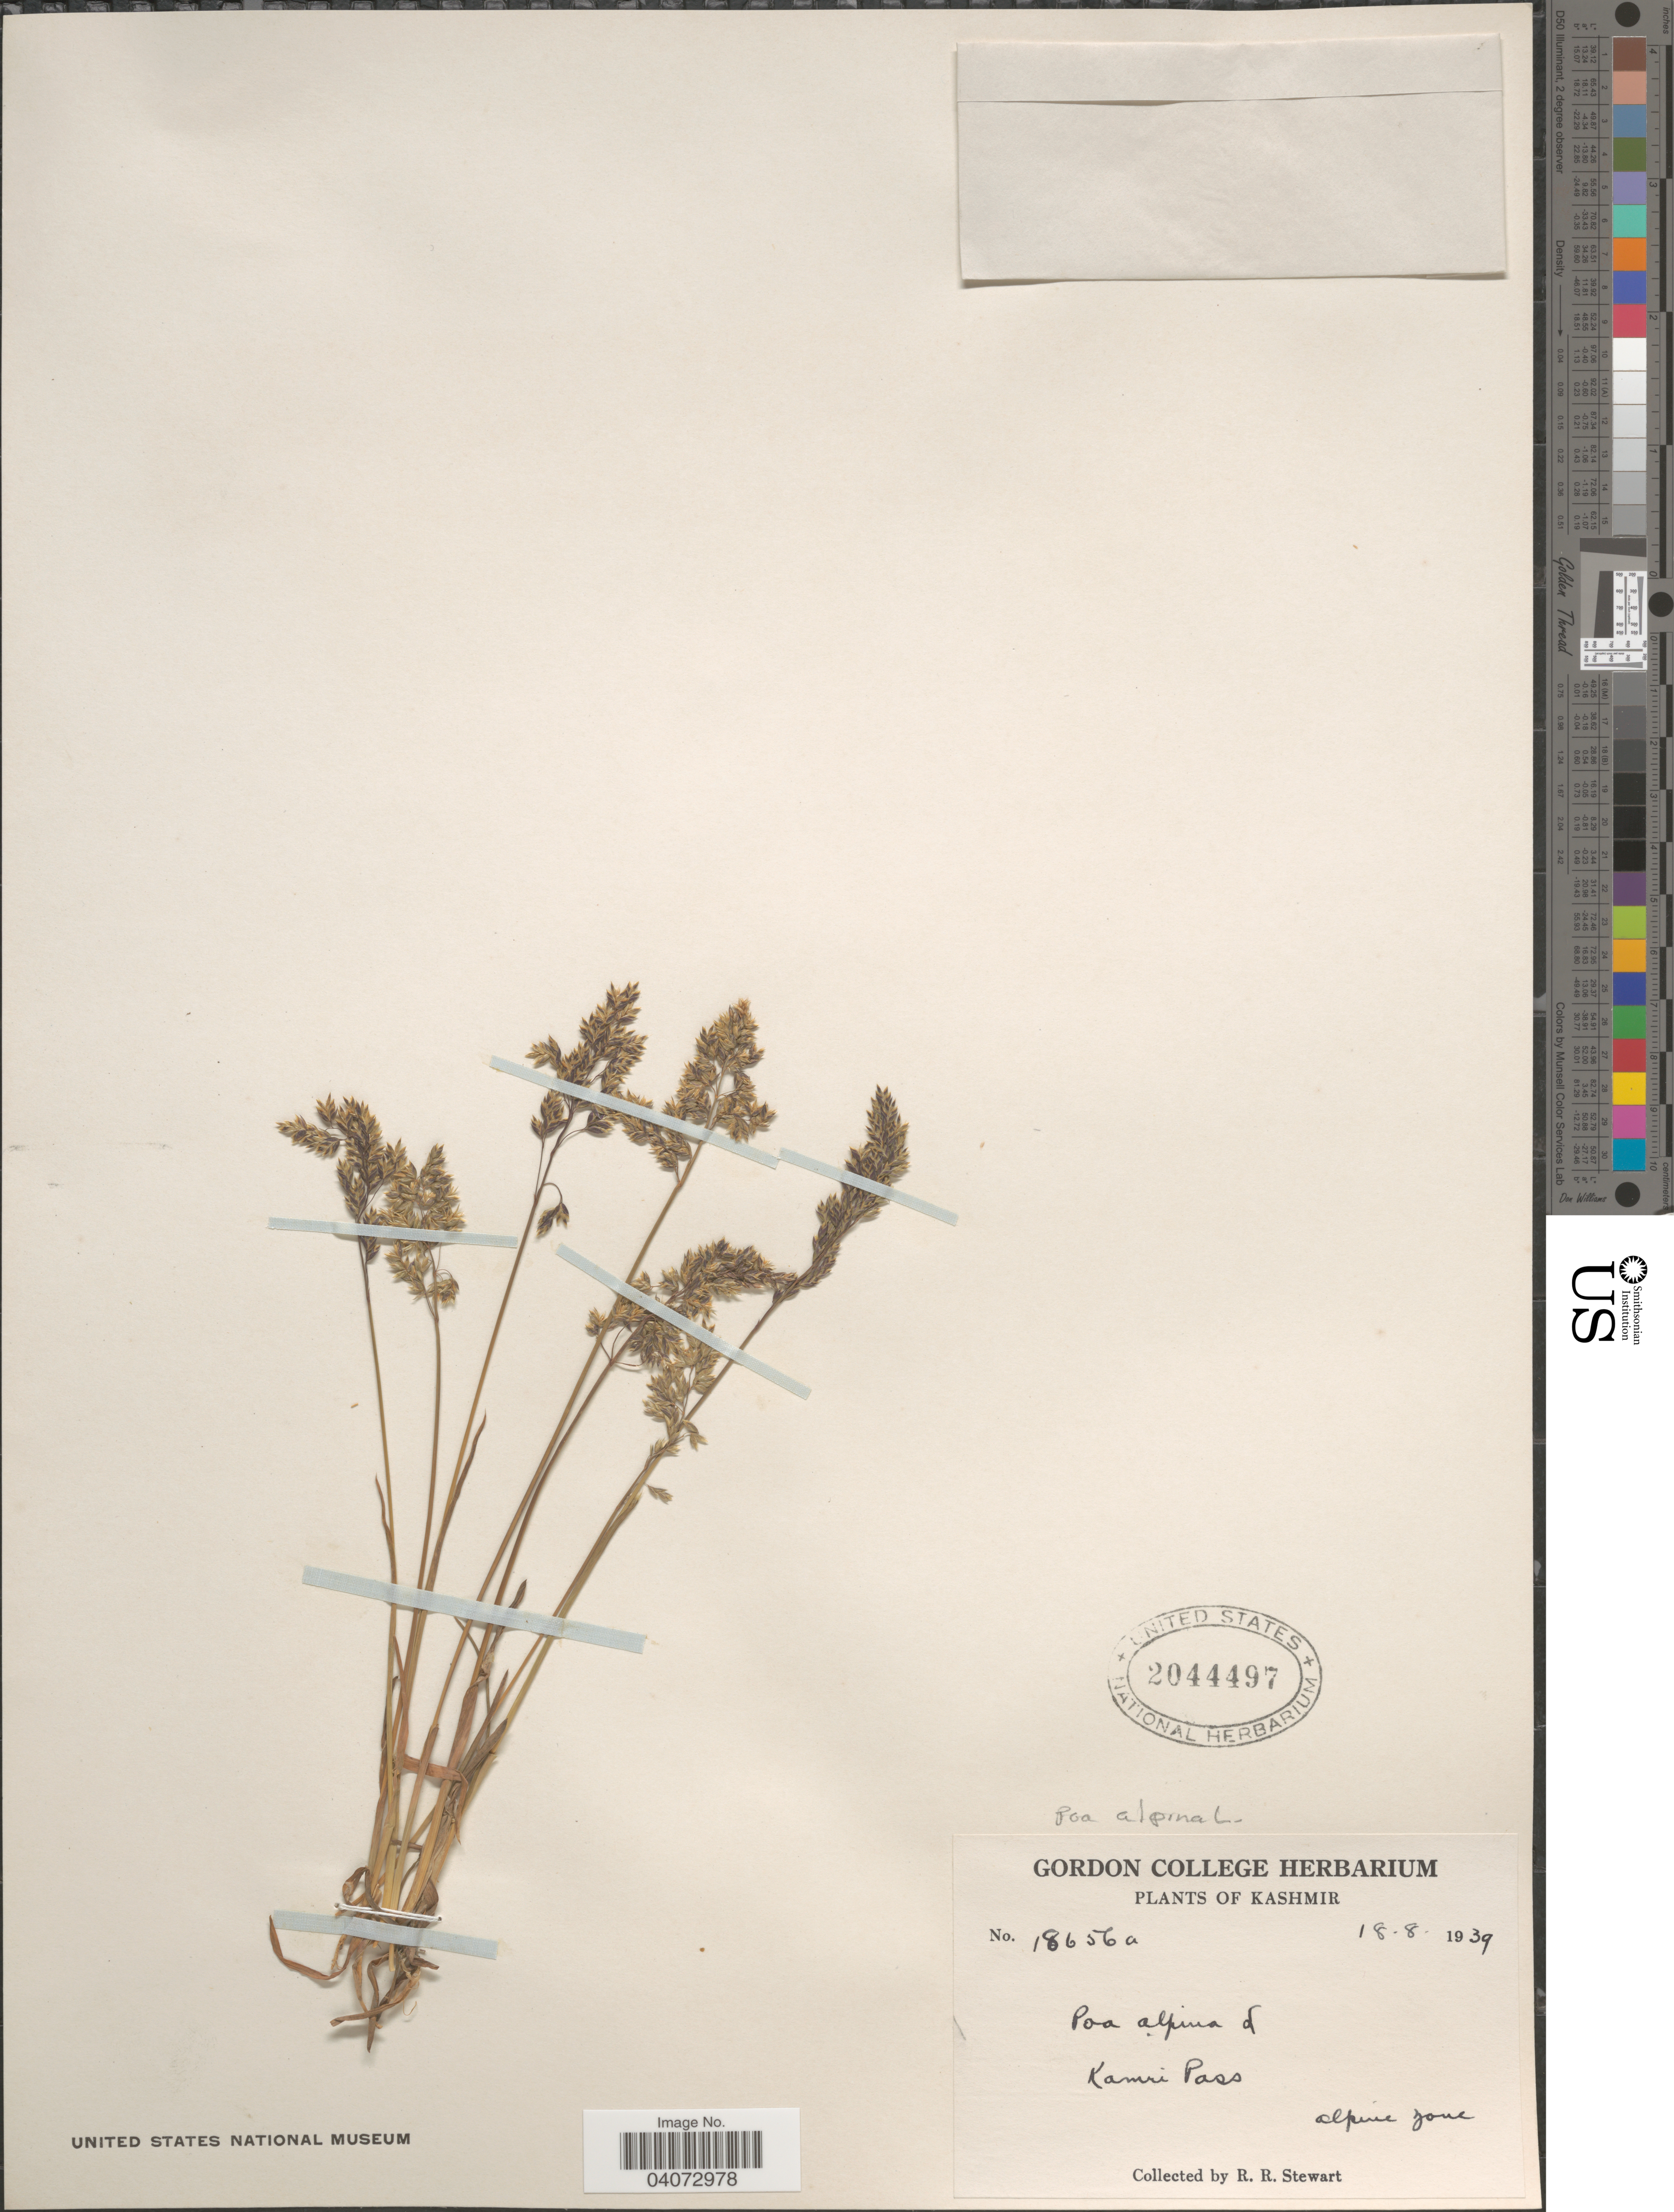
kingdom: Plantae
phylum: Tracheophyta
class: Liliopsida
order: Poales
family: Poaceae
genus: Poa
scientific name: Poa alpina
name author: L.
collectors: R. Stewart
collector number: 18656a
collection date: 1939-08-18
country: India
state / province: Jammu and Kashmir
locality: Kashmir. Kamri Pass. Alpine zone.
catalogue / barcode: US 2044497